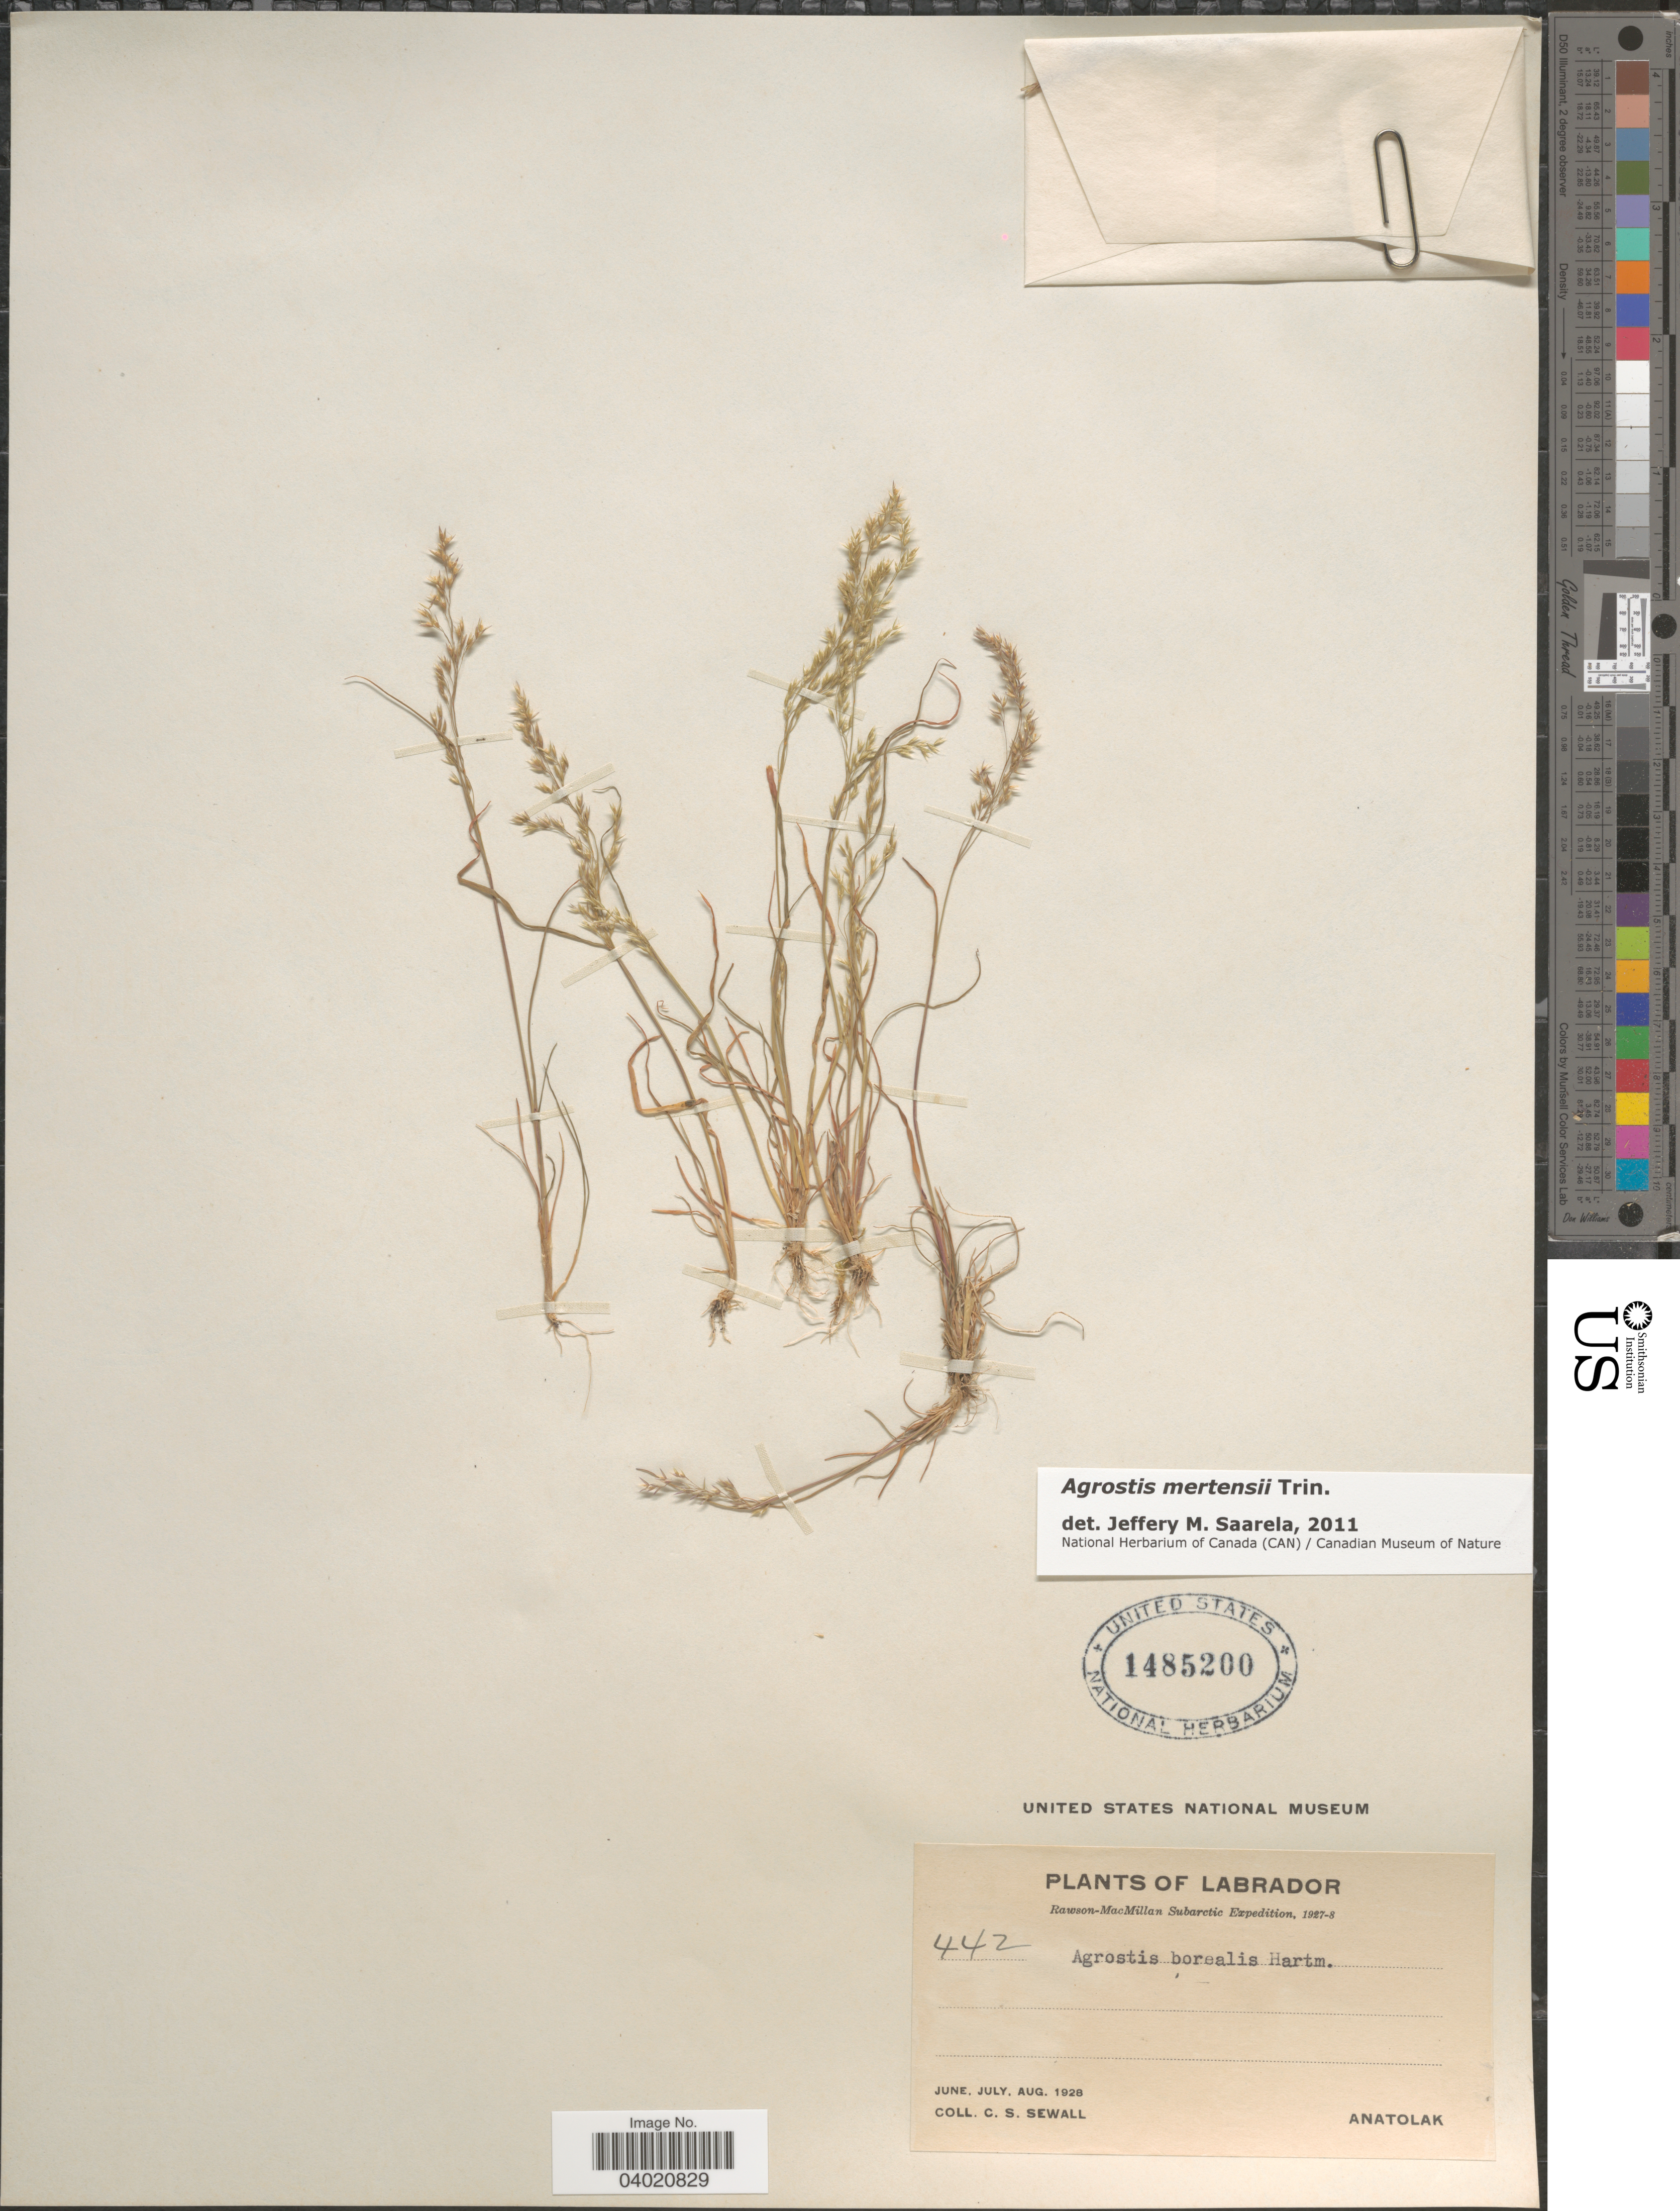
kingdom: Plantae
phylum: Tracheophyta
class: Liliopsida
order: Poales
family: Poaceae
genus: Agrostis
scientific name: Agrostis mertensii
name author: Trin.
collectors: C. Sewall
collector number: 442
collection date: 1928-06/1928-08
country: Canada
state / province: Newfoundland and Labrador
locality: Labrador. Anatolak.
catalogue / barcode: US 1485200